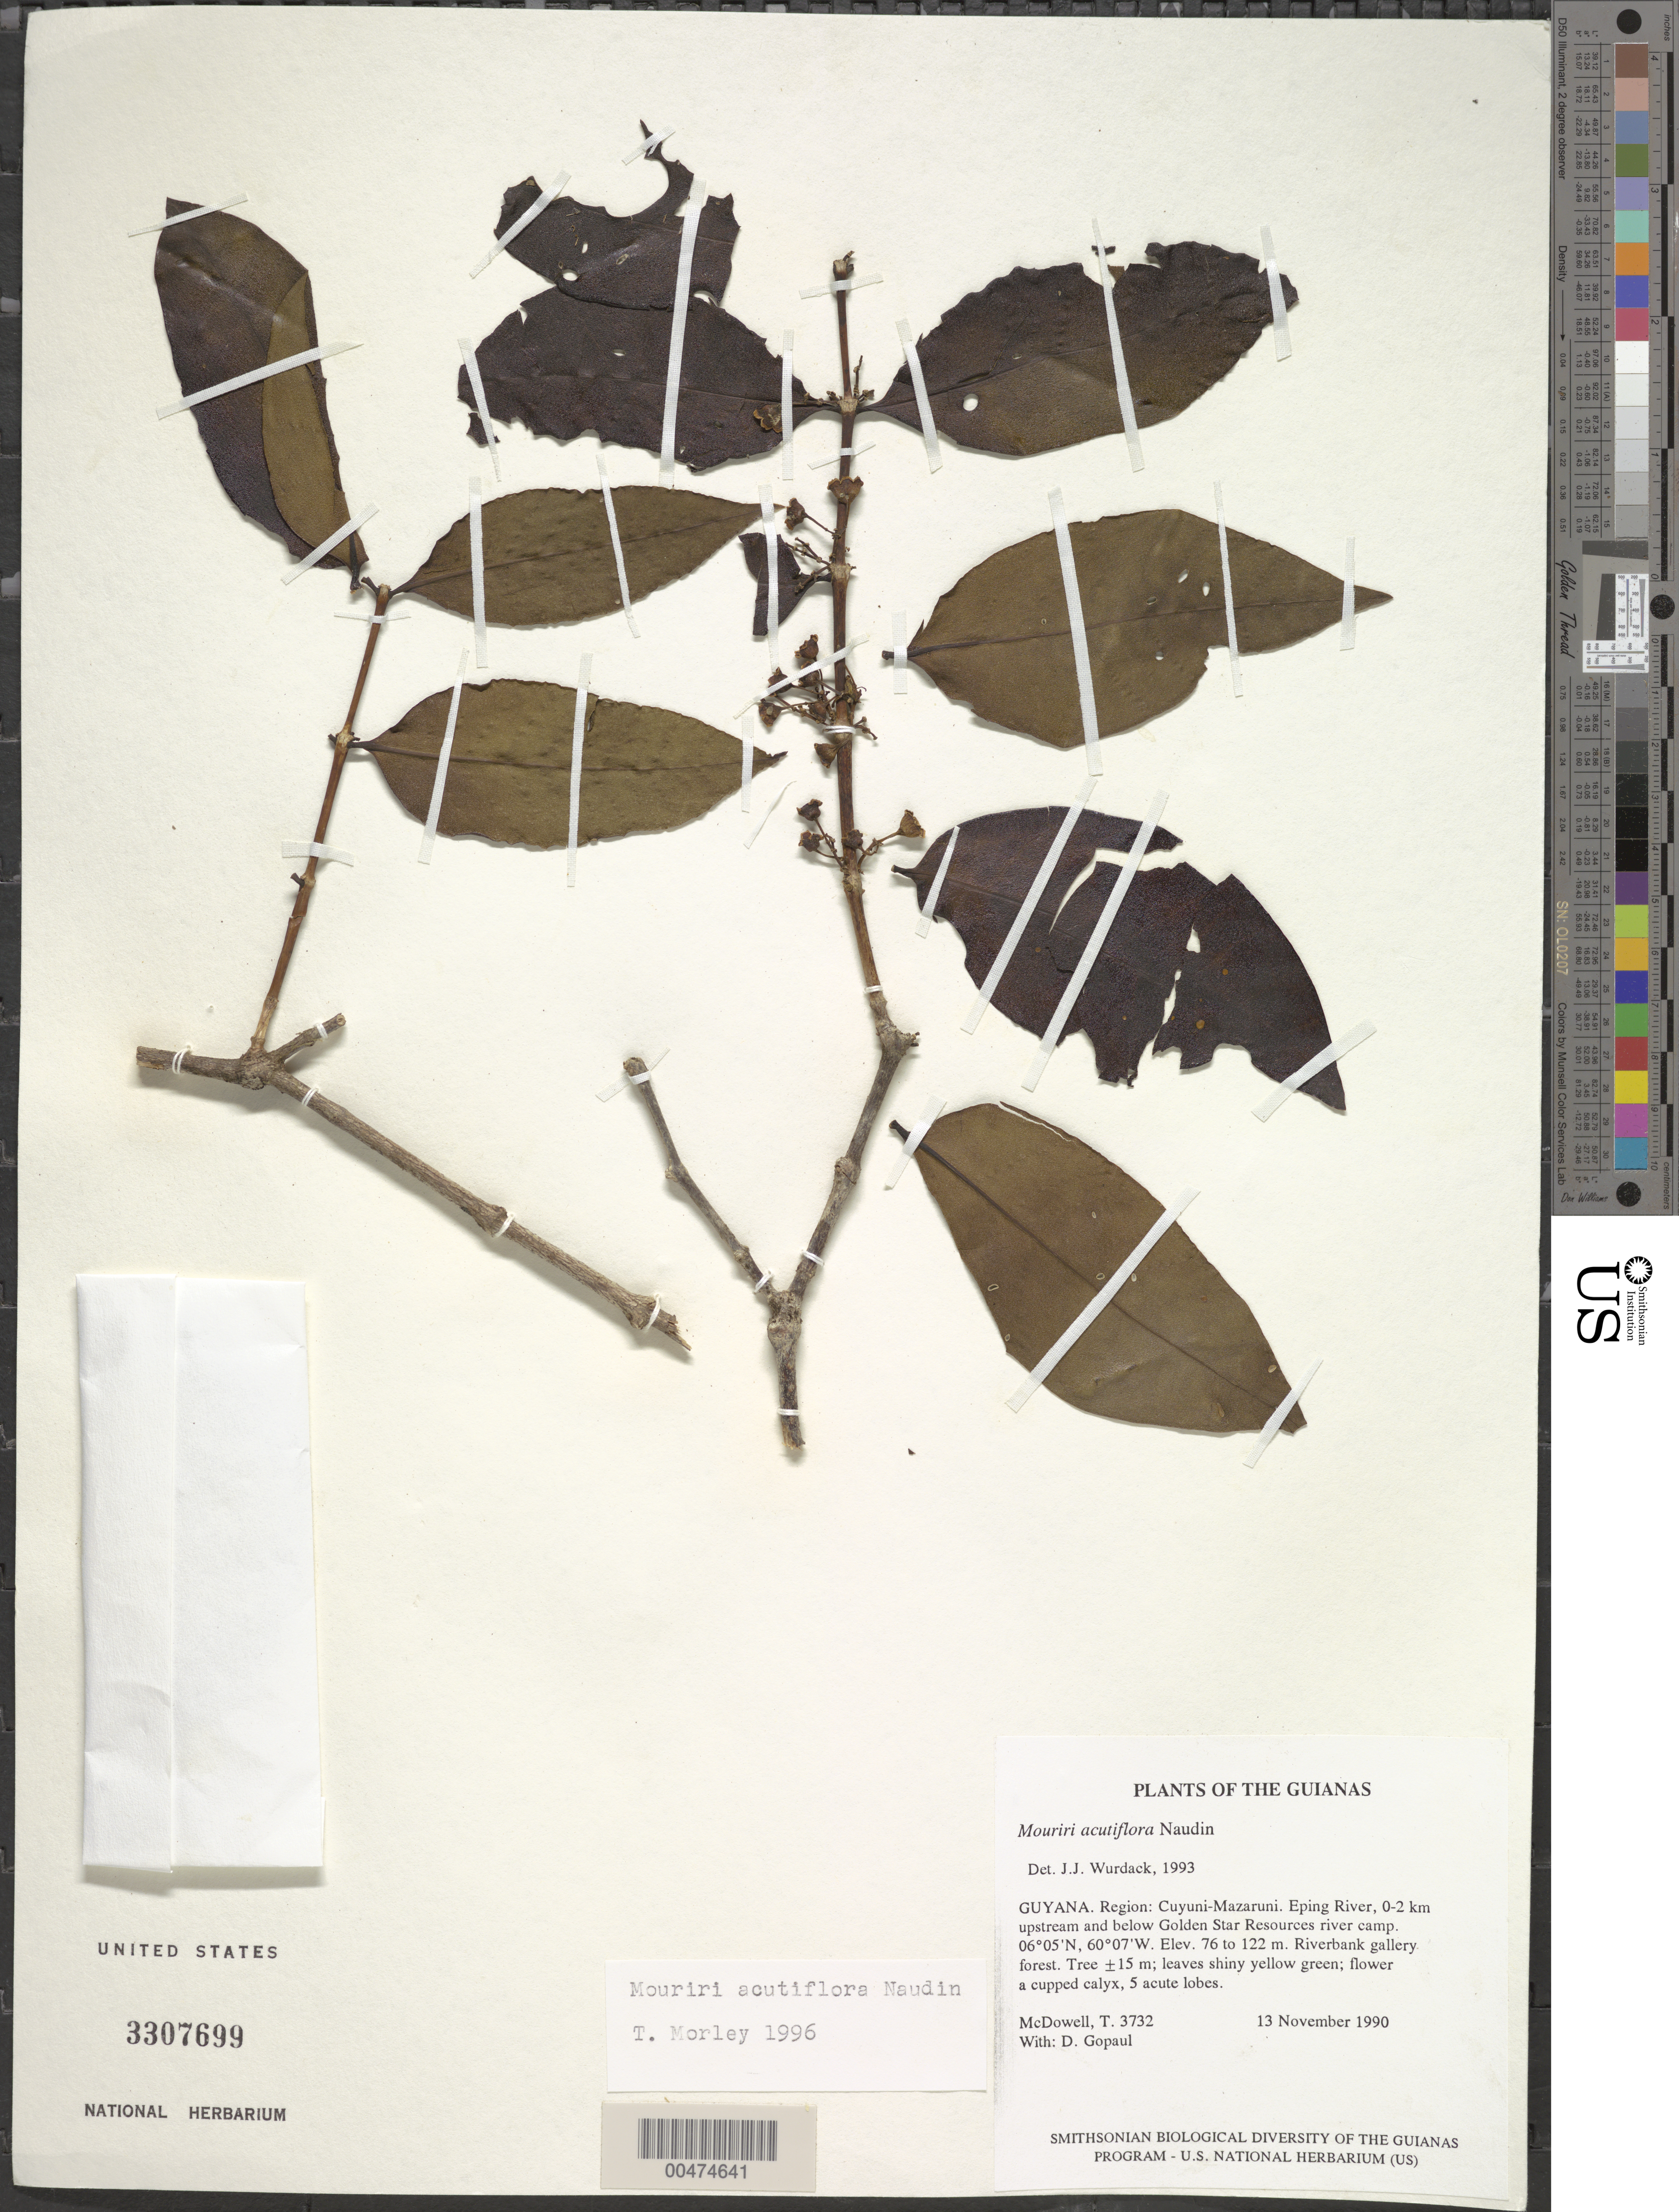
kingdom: Plantae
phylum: Tracheophyta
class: Magnoliopsida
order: Myrtales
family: Melastomataceae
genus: Mouriri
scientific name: Mouriri acutiflora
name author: Naudin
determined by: Wurdack, John J., (US), US (UNITED STATES)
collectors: T. McDowell & D. Gopaul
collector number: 3732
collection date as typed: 13 November 1990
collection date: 1990-11-13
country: Guyana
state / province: Cuyuni-Mazaruni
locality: Eping River, 0-2 km upstream and below Golden Star Resources river camp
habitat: Riverbank gallery forest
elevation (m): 76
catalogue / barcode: US 3307699